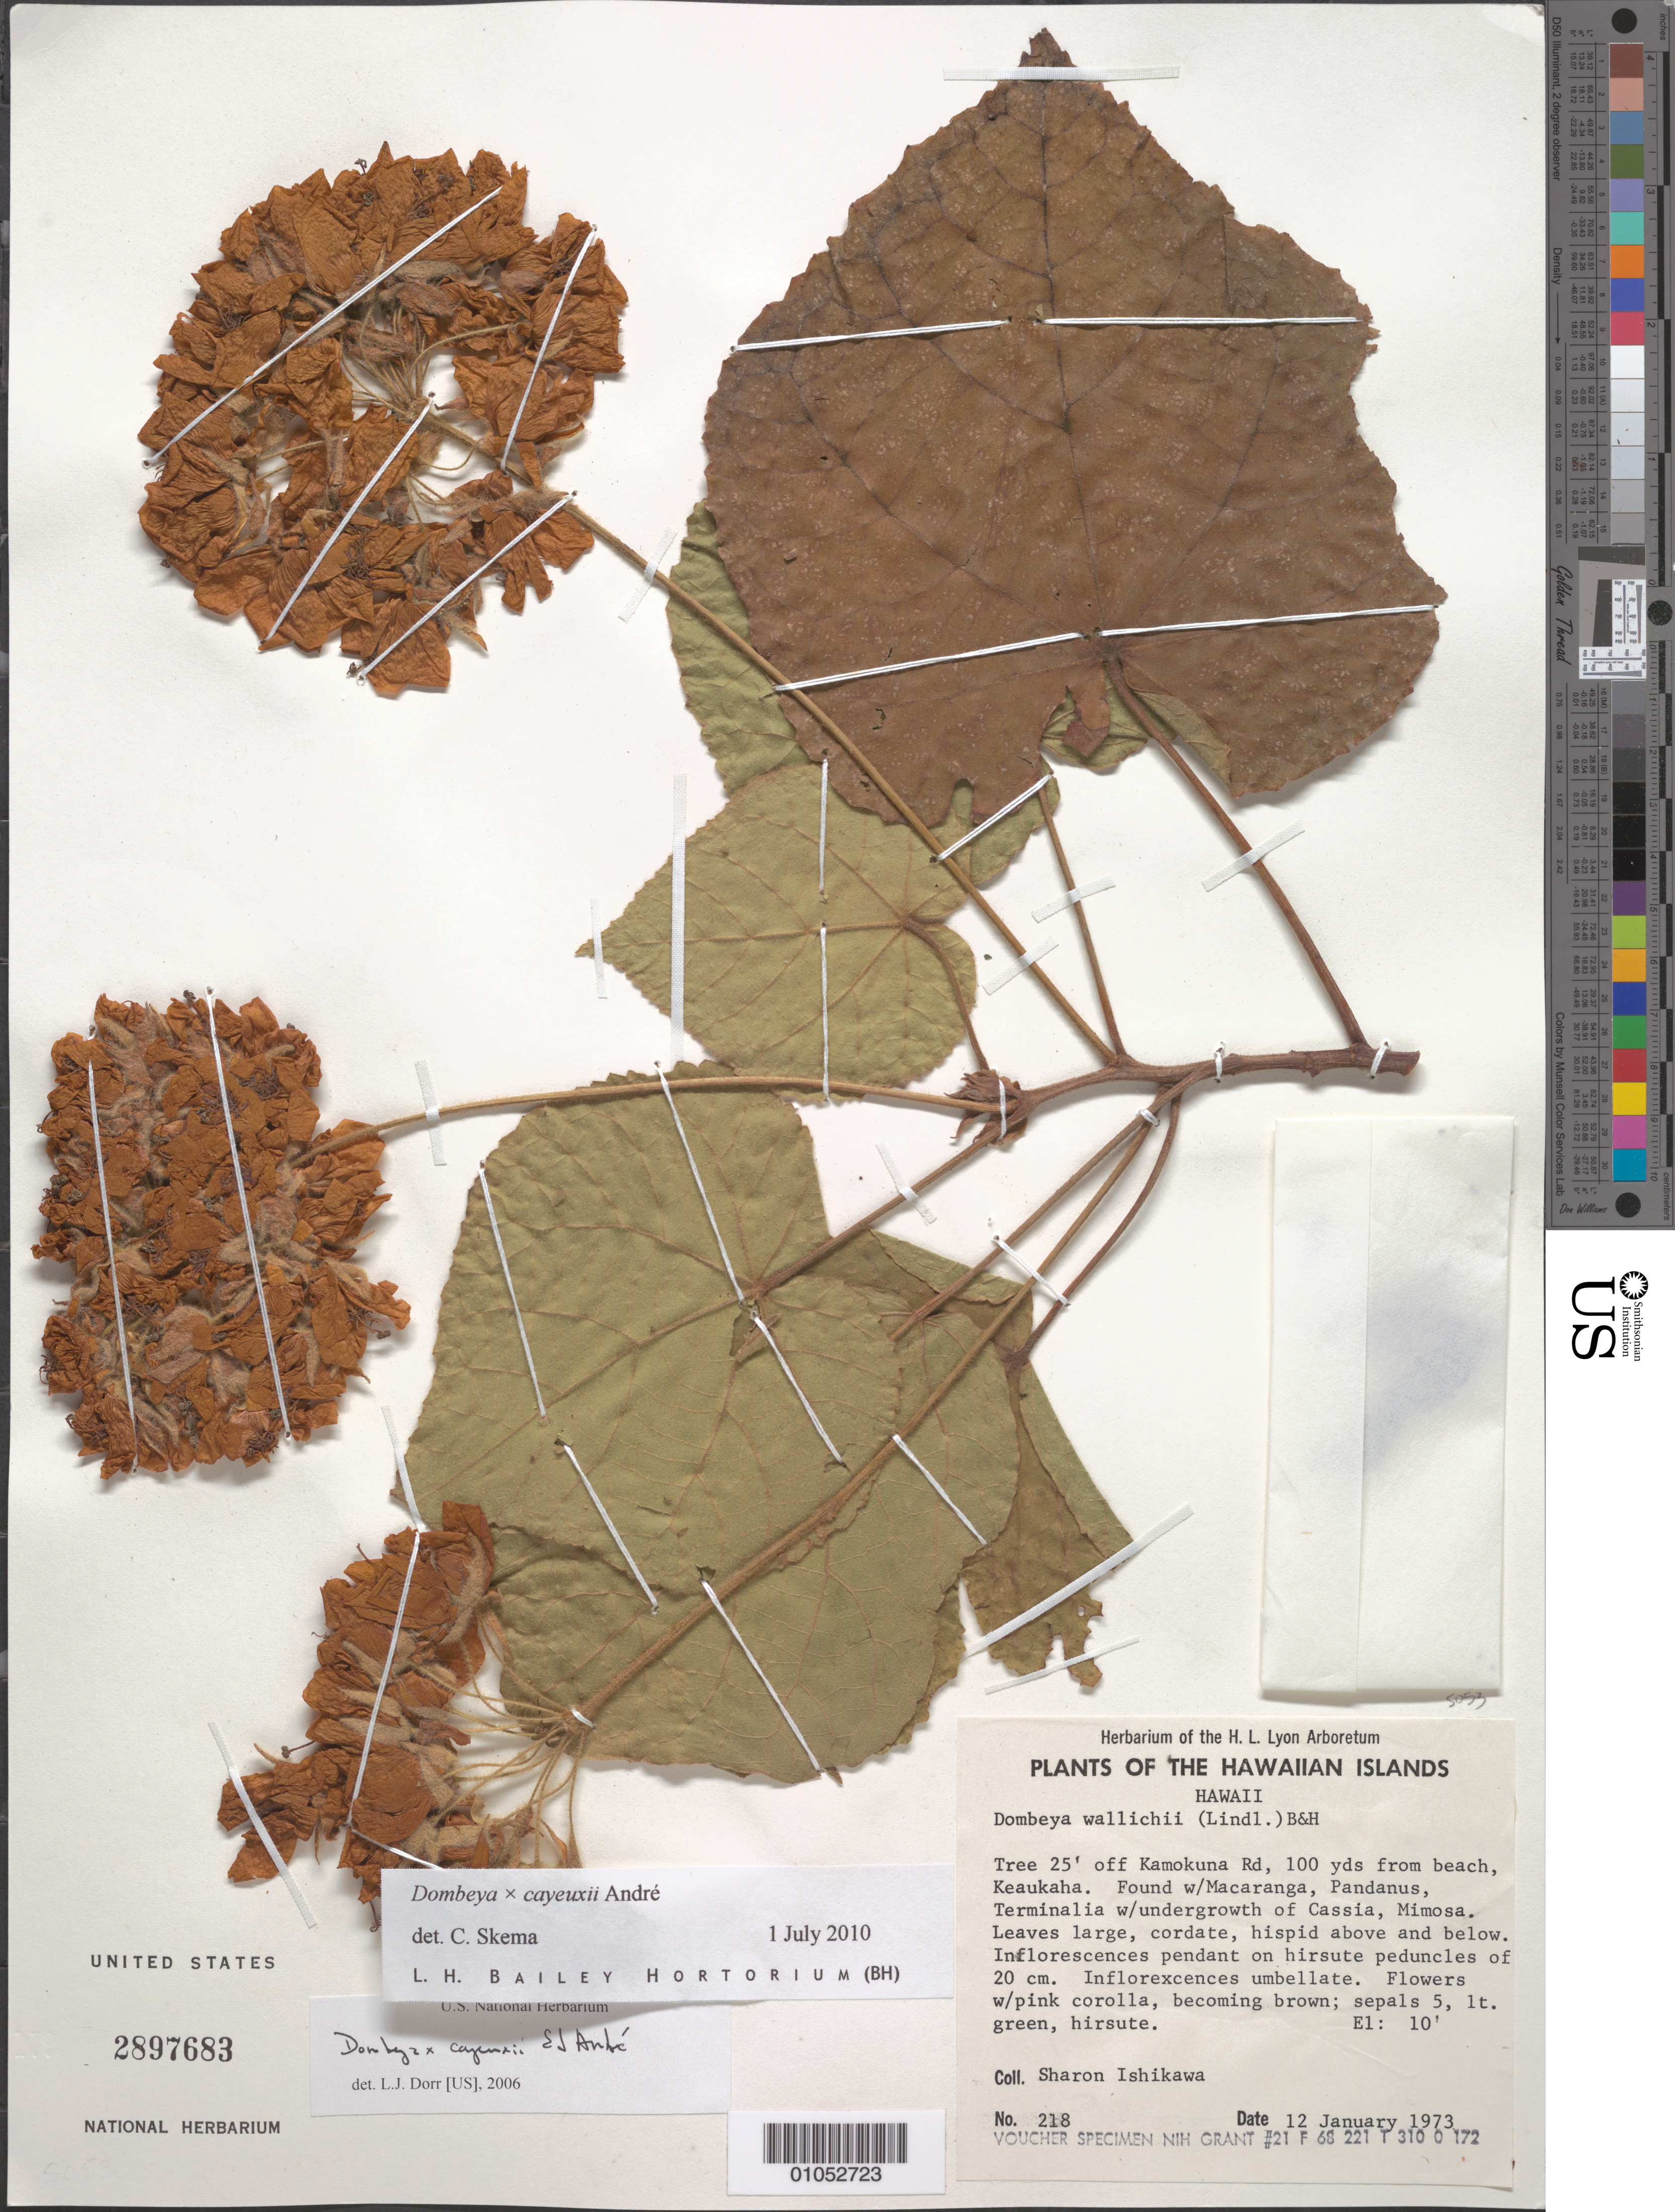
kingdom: Plantae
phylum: Tracheophyta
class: Magnoliopsida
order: Malvales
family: Malvaceae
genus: Dombeya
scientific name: Dombeya x cayeuxii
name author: André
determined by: Skema, C. K.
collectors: S. Ishikawa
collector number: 218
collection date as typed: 12 Jan 1973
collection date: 1973-01-12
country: United States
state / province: Hawaii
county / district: Hawaii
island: Hawaii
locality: Off Kamokuna Road, 100 yards from beach, Keaukaha.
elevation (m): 3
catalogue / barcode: US 2897683